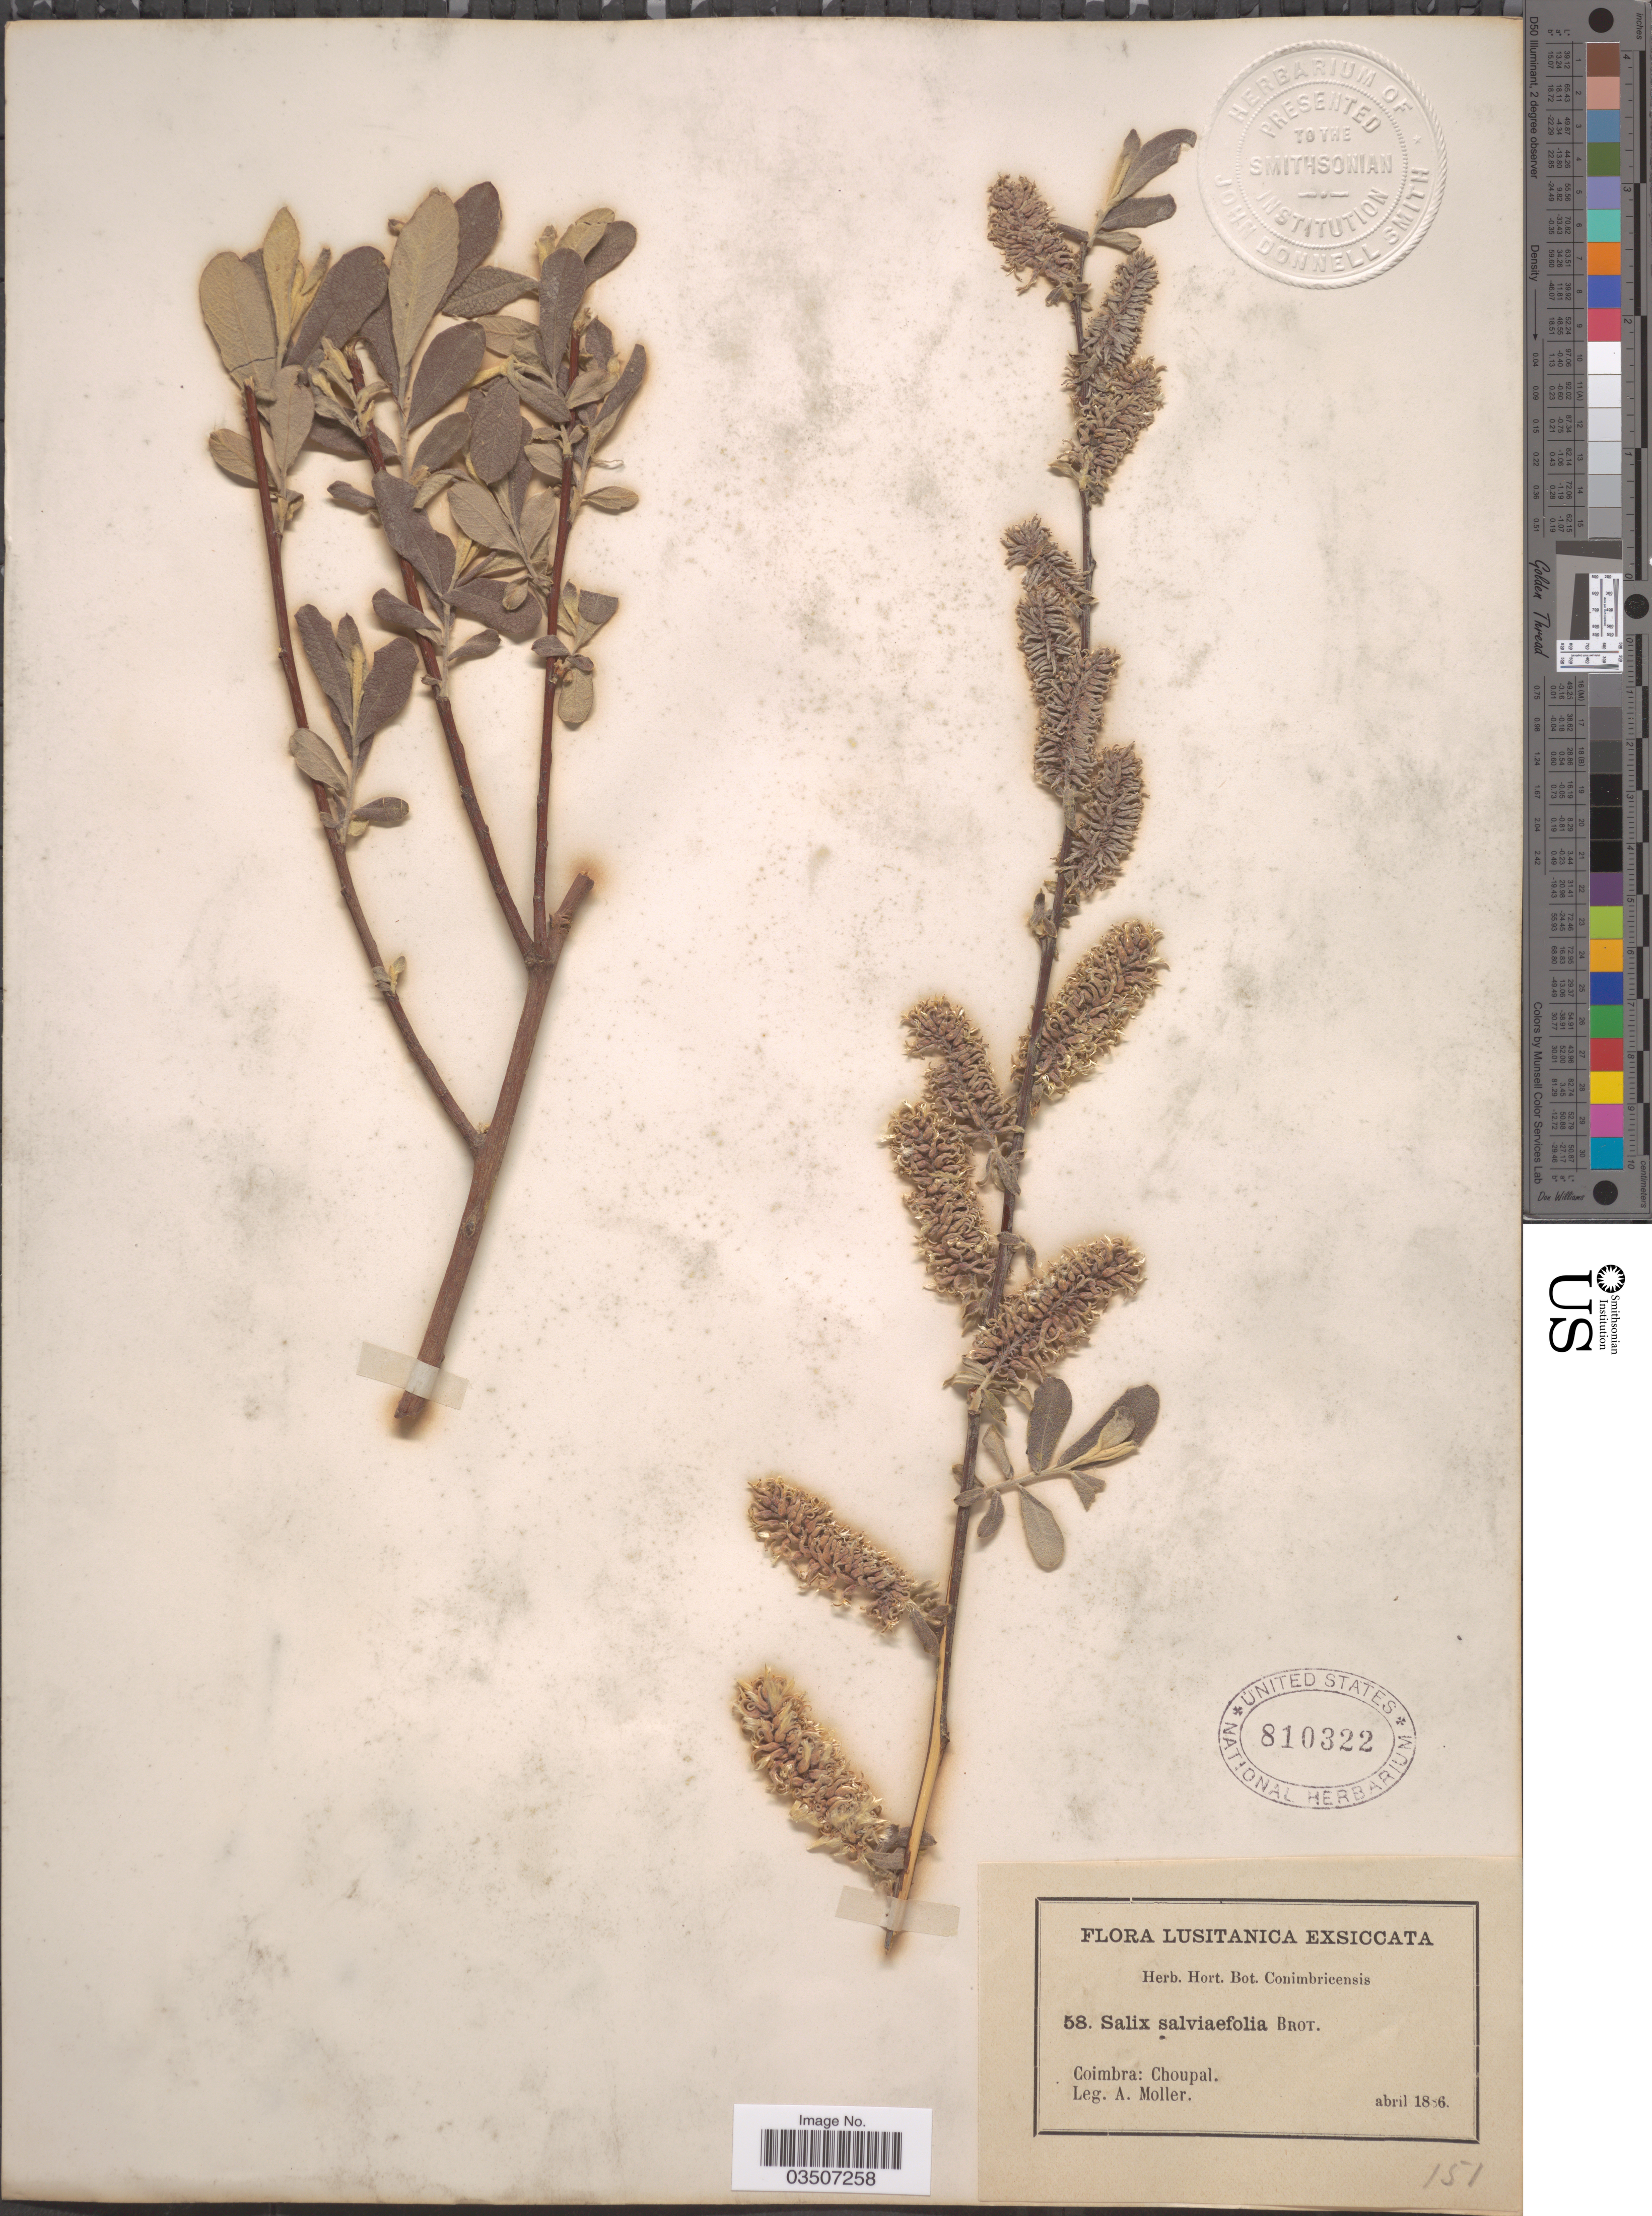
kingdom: Plantae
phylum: Tracheophyta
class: Magnoliopsida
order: Malpighiales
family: Salicaceae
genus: Salix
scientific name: Salix salviaefolia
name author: Brot.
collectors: A. Moller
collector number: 58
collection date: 1886-04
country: Portugal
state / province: Coimbra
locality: Lusitanica. Choupal.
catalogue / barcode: US 810322